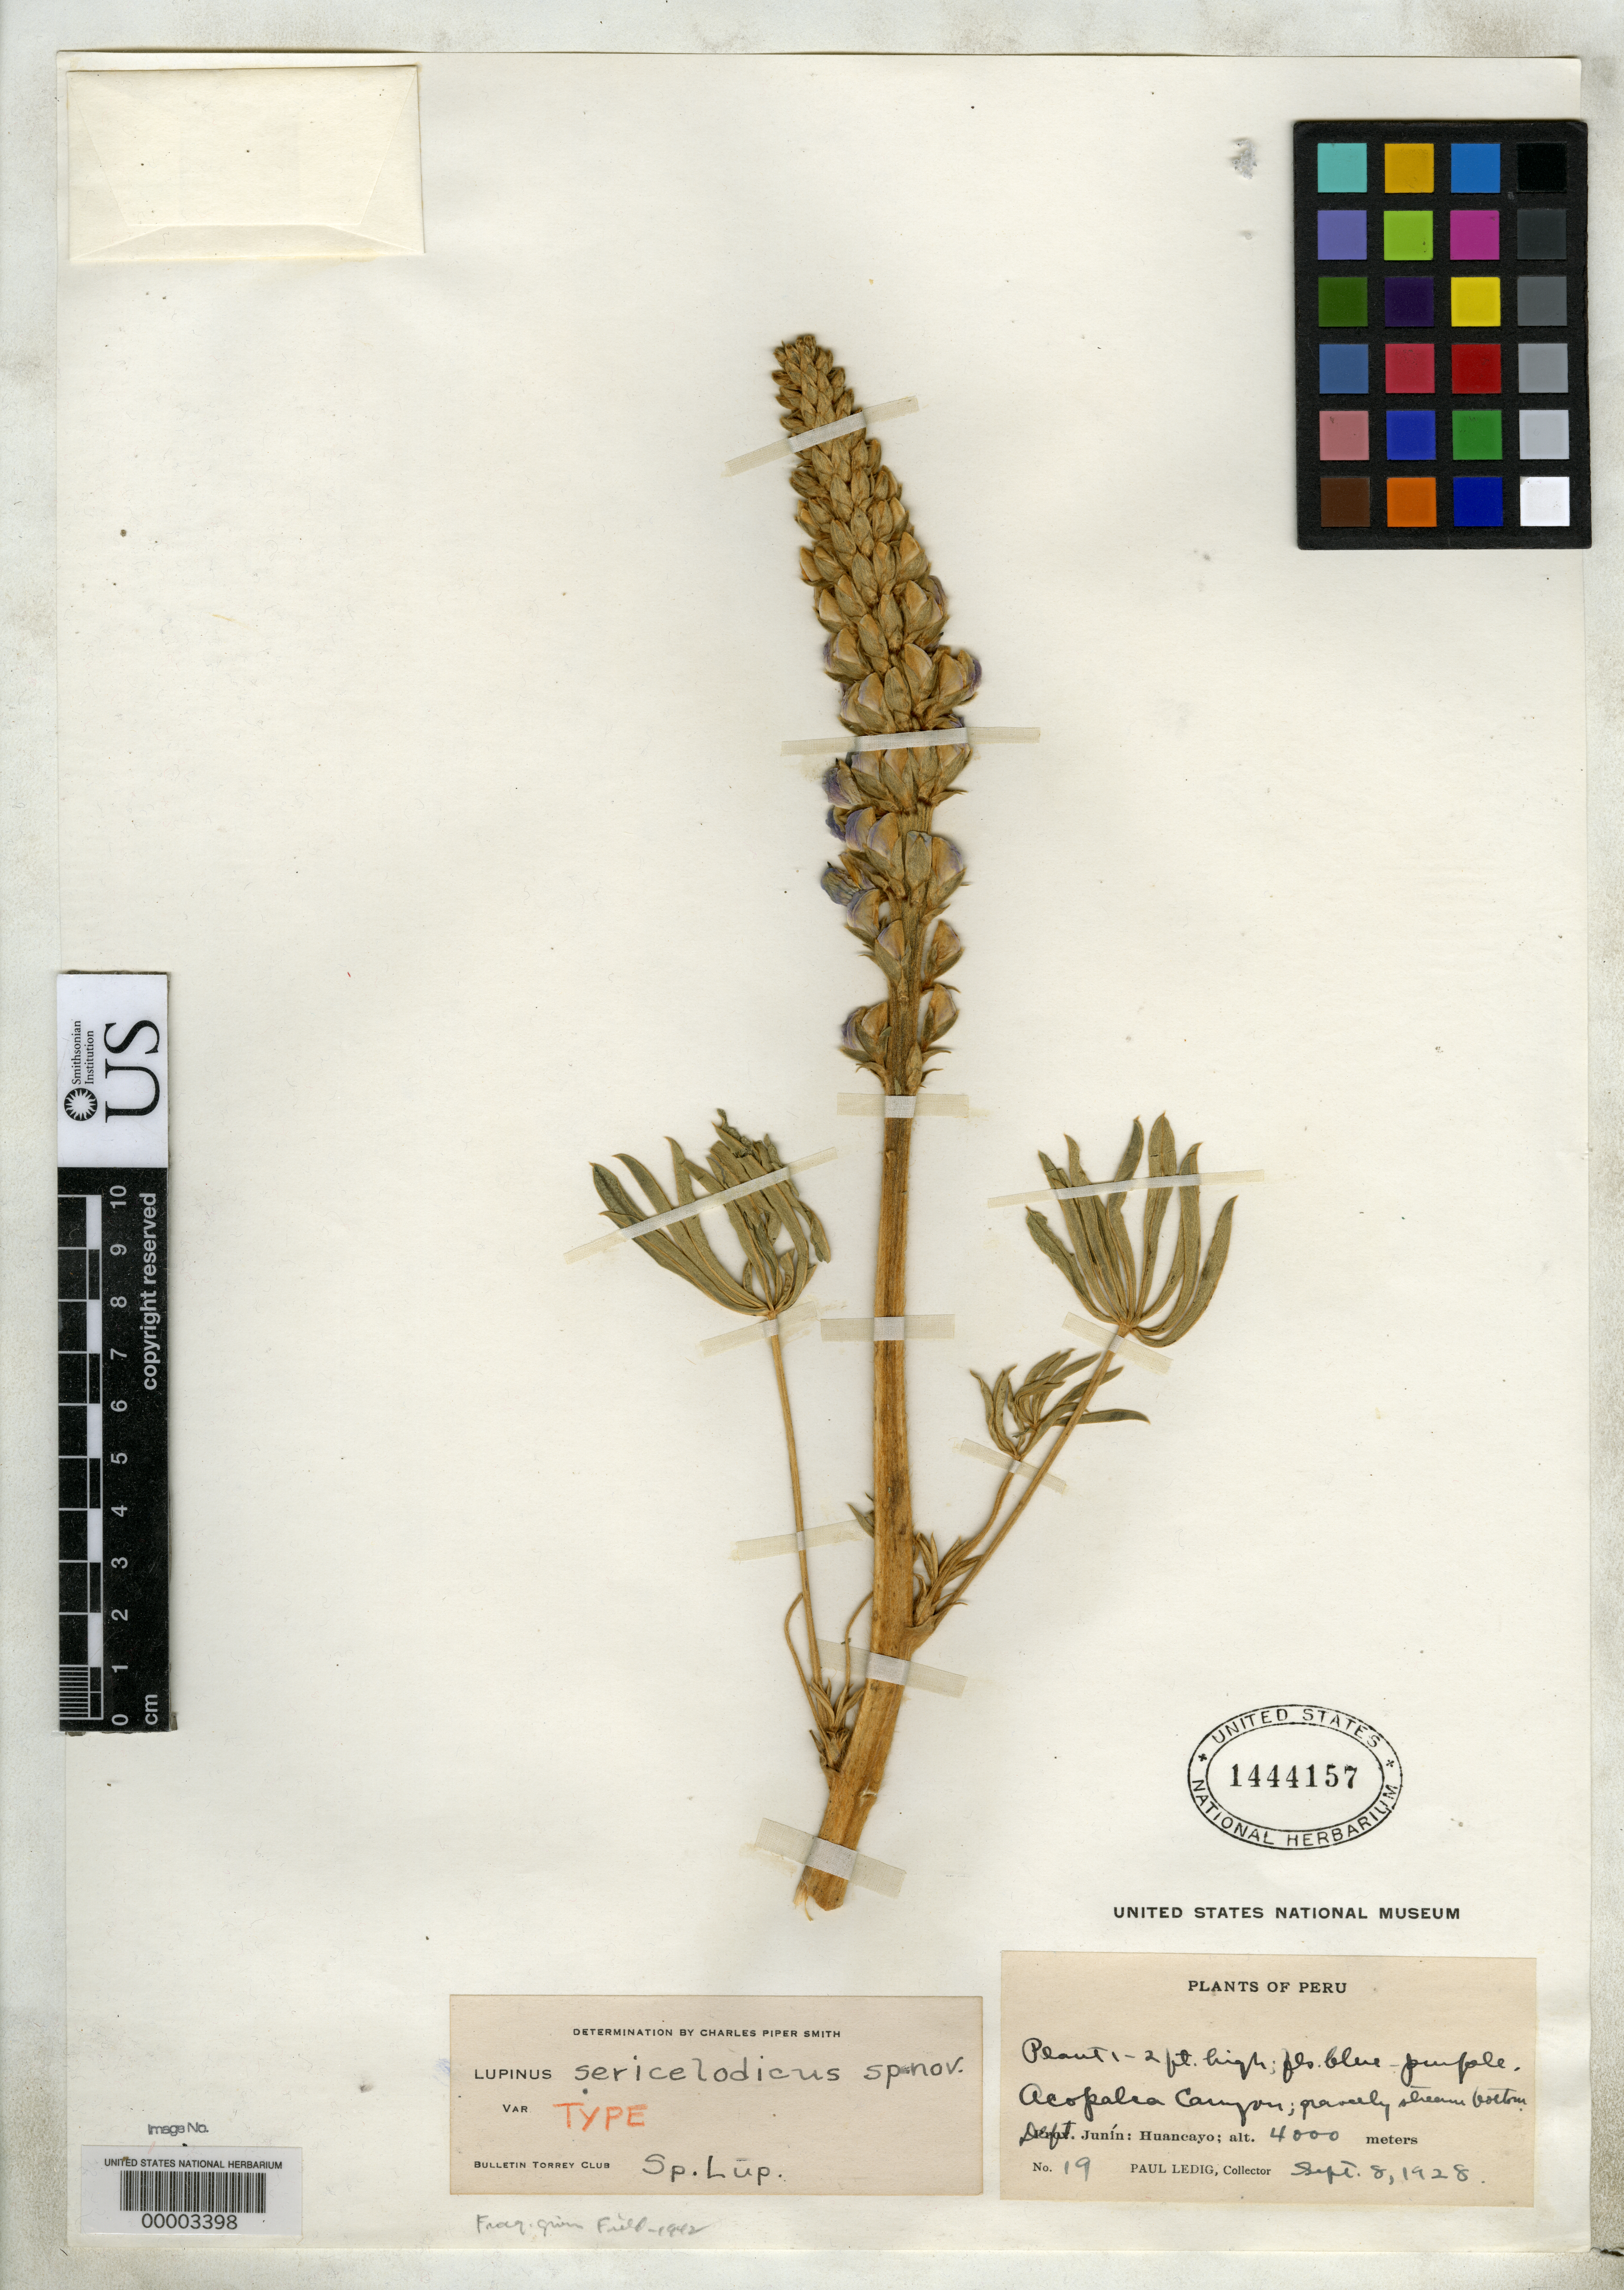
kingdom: Plantae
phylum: Tracheophyta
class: Magnoliopsida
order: Fabales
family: Fabaceae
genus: Lupinus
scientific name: Lupinus sericeolodix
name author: C.P. Sm.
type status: Holotype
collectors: P. Ledig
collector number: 19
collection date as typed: Sep 1928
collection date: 1928-09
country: Peru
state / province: Junín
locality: Huancayo, Acopalca Canyon.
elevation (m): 4000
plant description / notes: Annotated by C.P. Smith as "sericelodicus" but published as "sericeolodix".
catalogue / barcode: US 1444157